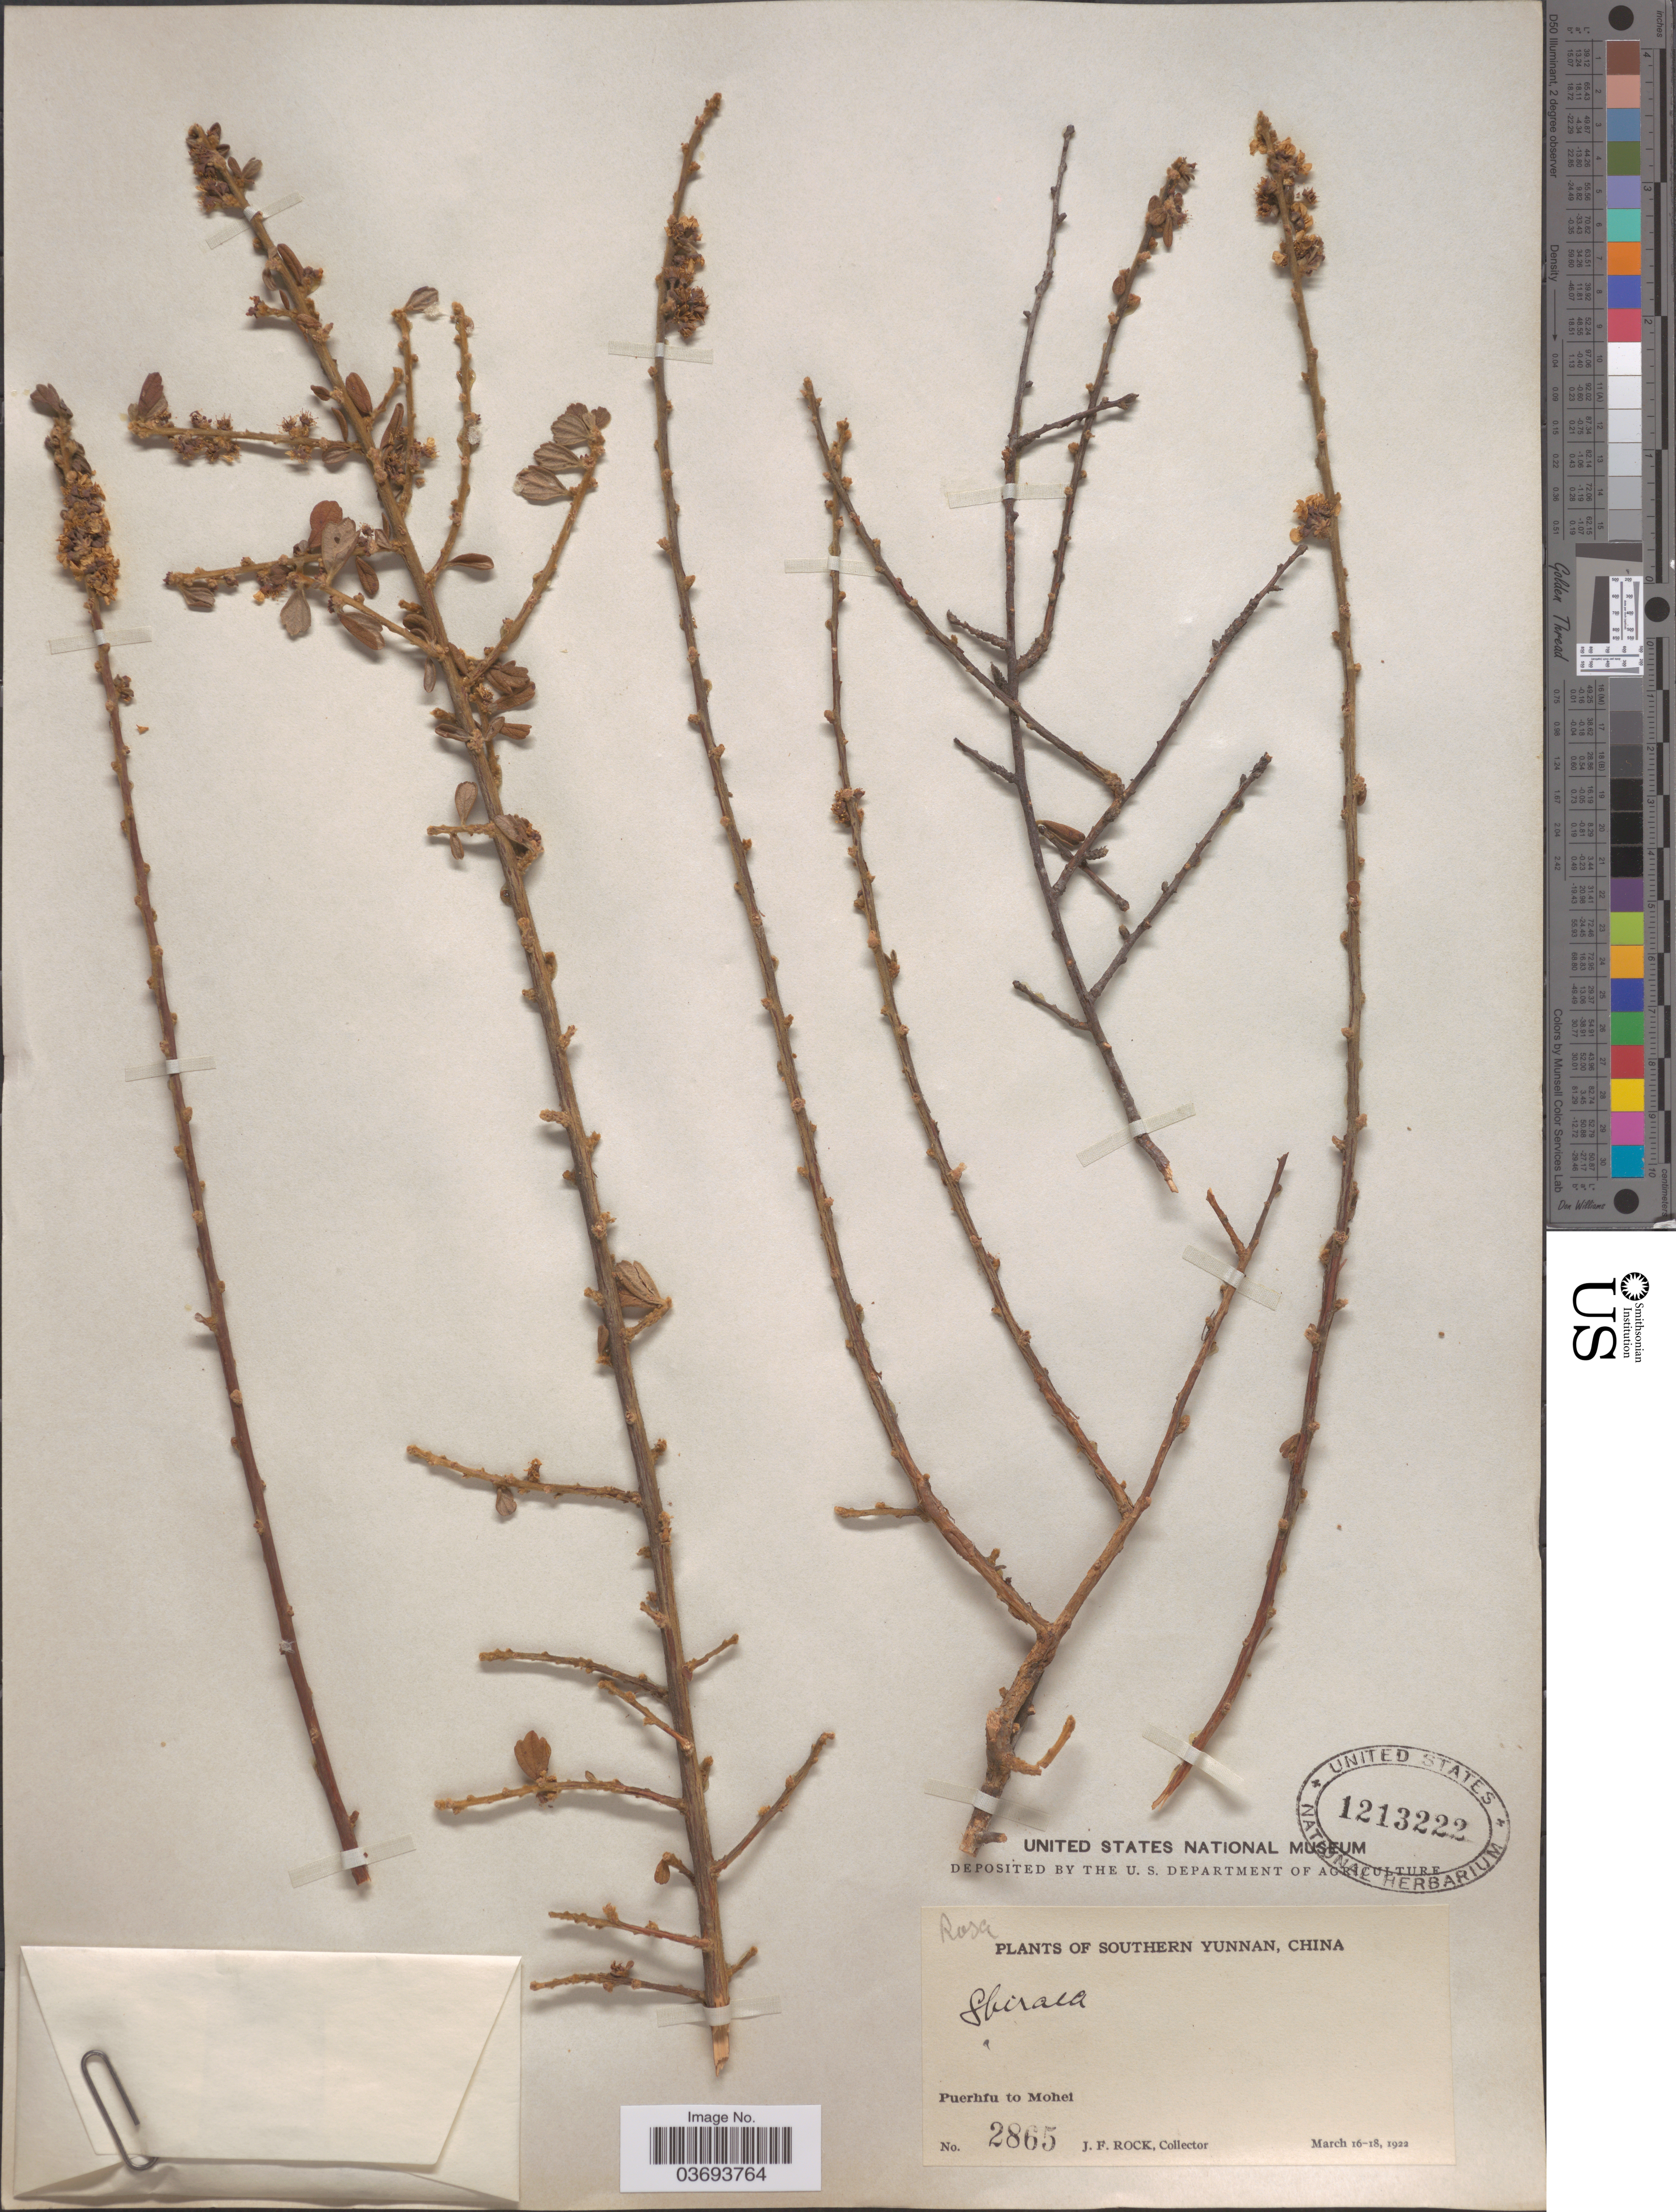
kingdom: Plantae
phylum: Tracheophyta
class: Magnoliopsida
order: Rosales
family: Rosaceae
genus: Spiraea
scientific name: Spiraea sp.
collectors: J. Rock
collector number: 2865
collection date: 1922-03-16/1922-03-18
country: China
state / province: Yunnan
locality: Southern Yunnan. Puerhfu to Mohei.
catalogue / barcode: US 1213222